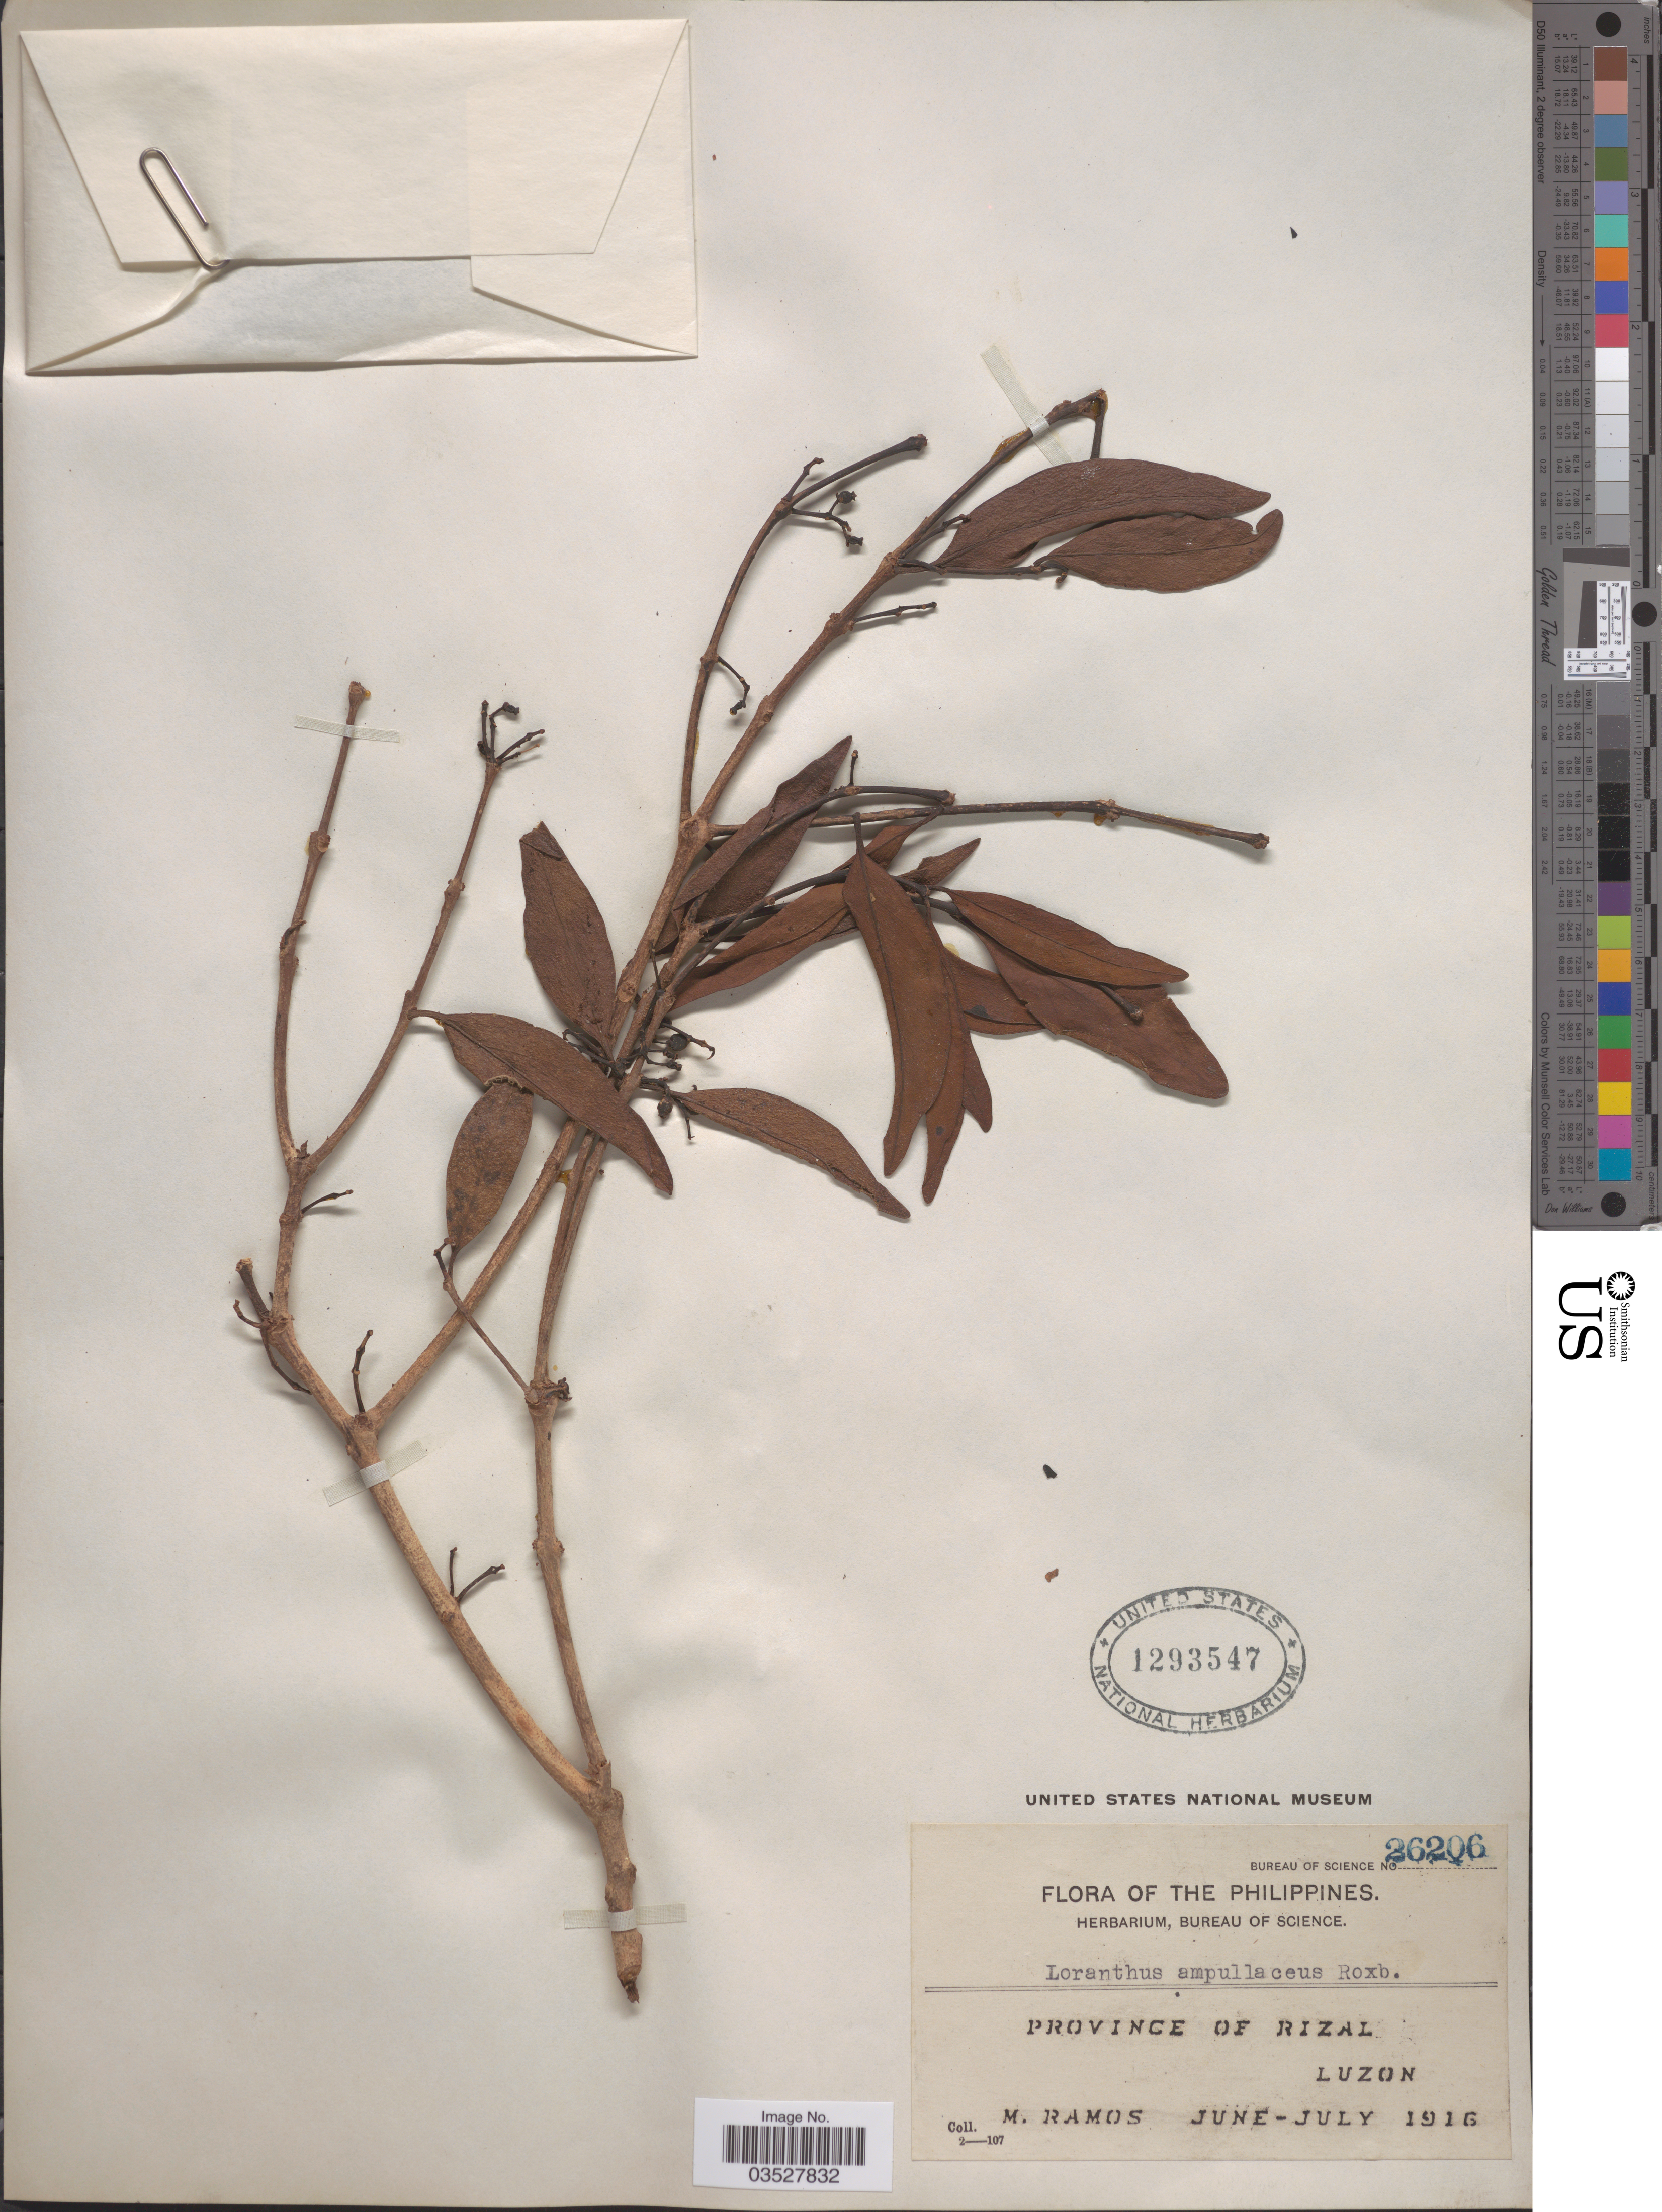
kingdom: Plantae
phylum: Tracheophyta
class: Magnoliopsida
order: Santalales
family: Loranthaceae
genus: Elytranthe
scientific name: Elytranthe cochinchinensis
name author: (Lour.) G. Don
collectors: M. Ramos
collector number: Bureau of Science 26206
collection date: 1916-06/1916-07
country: Philippines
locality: Province of Rizal. Luzon.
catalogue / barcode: US 1293547